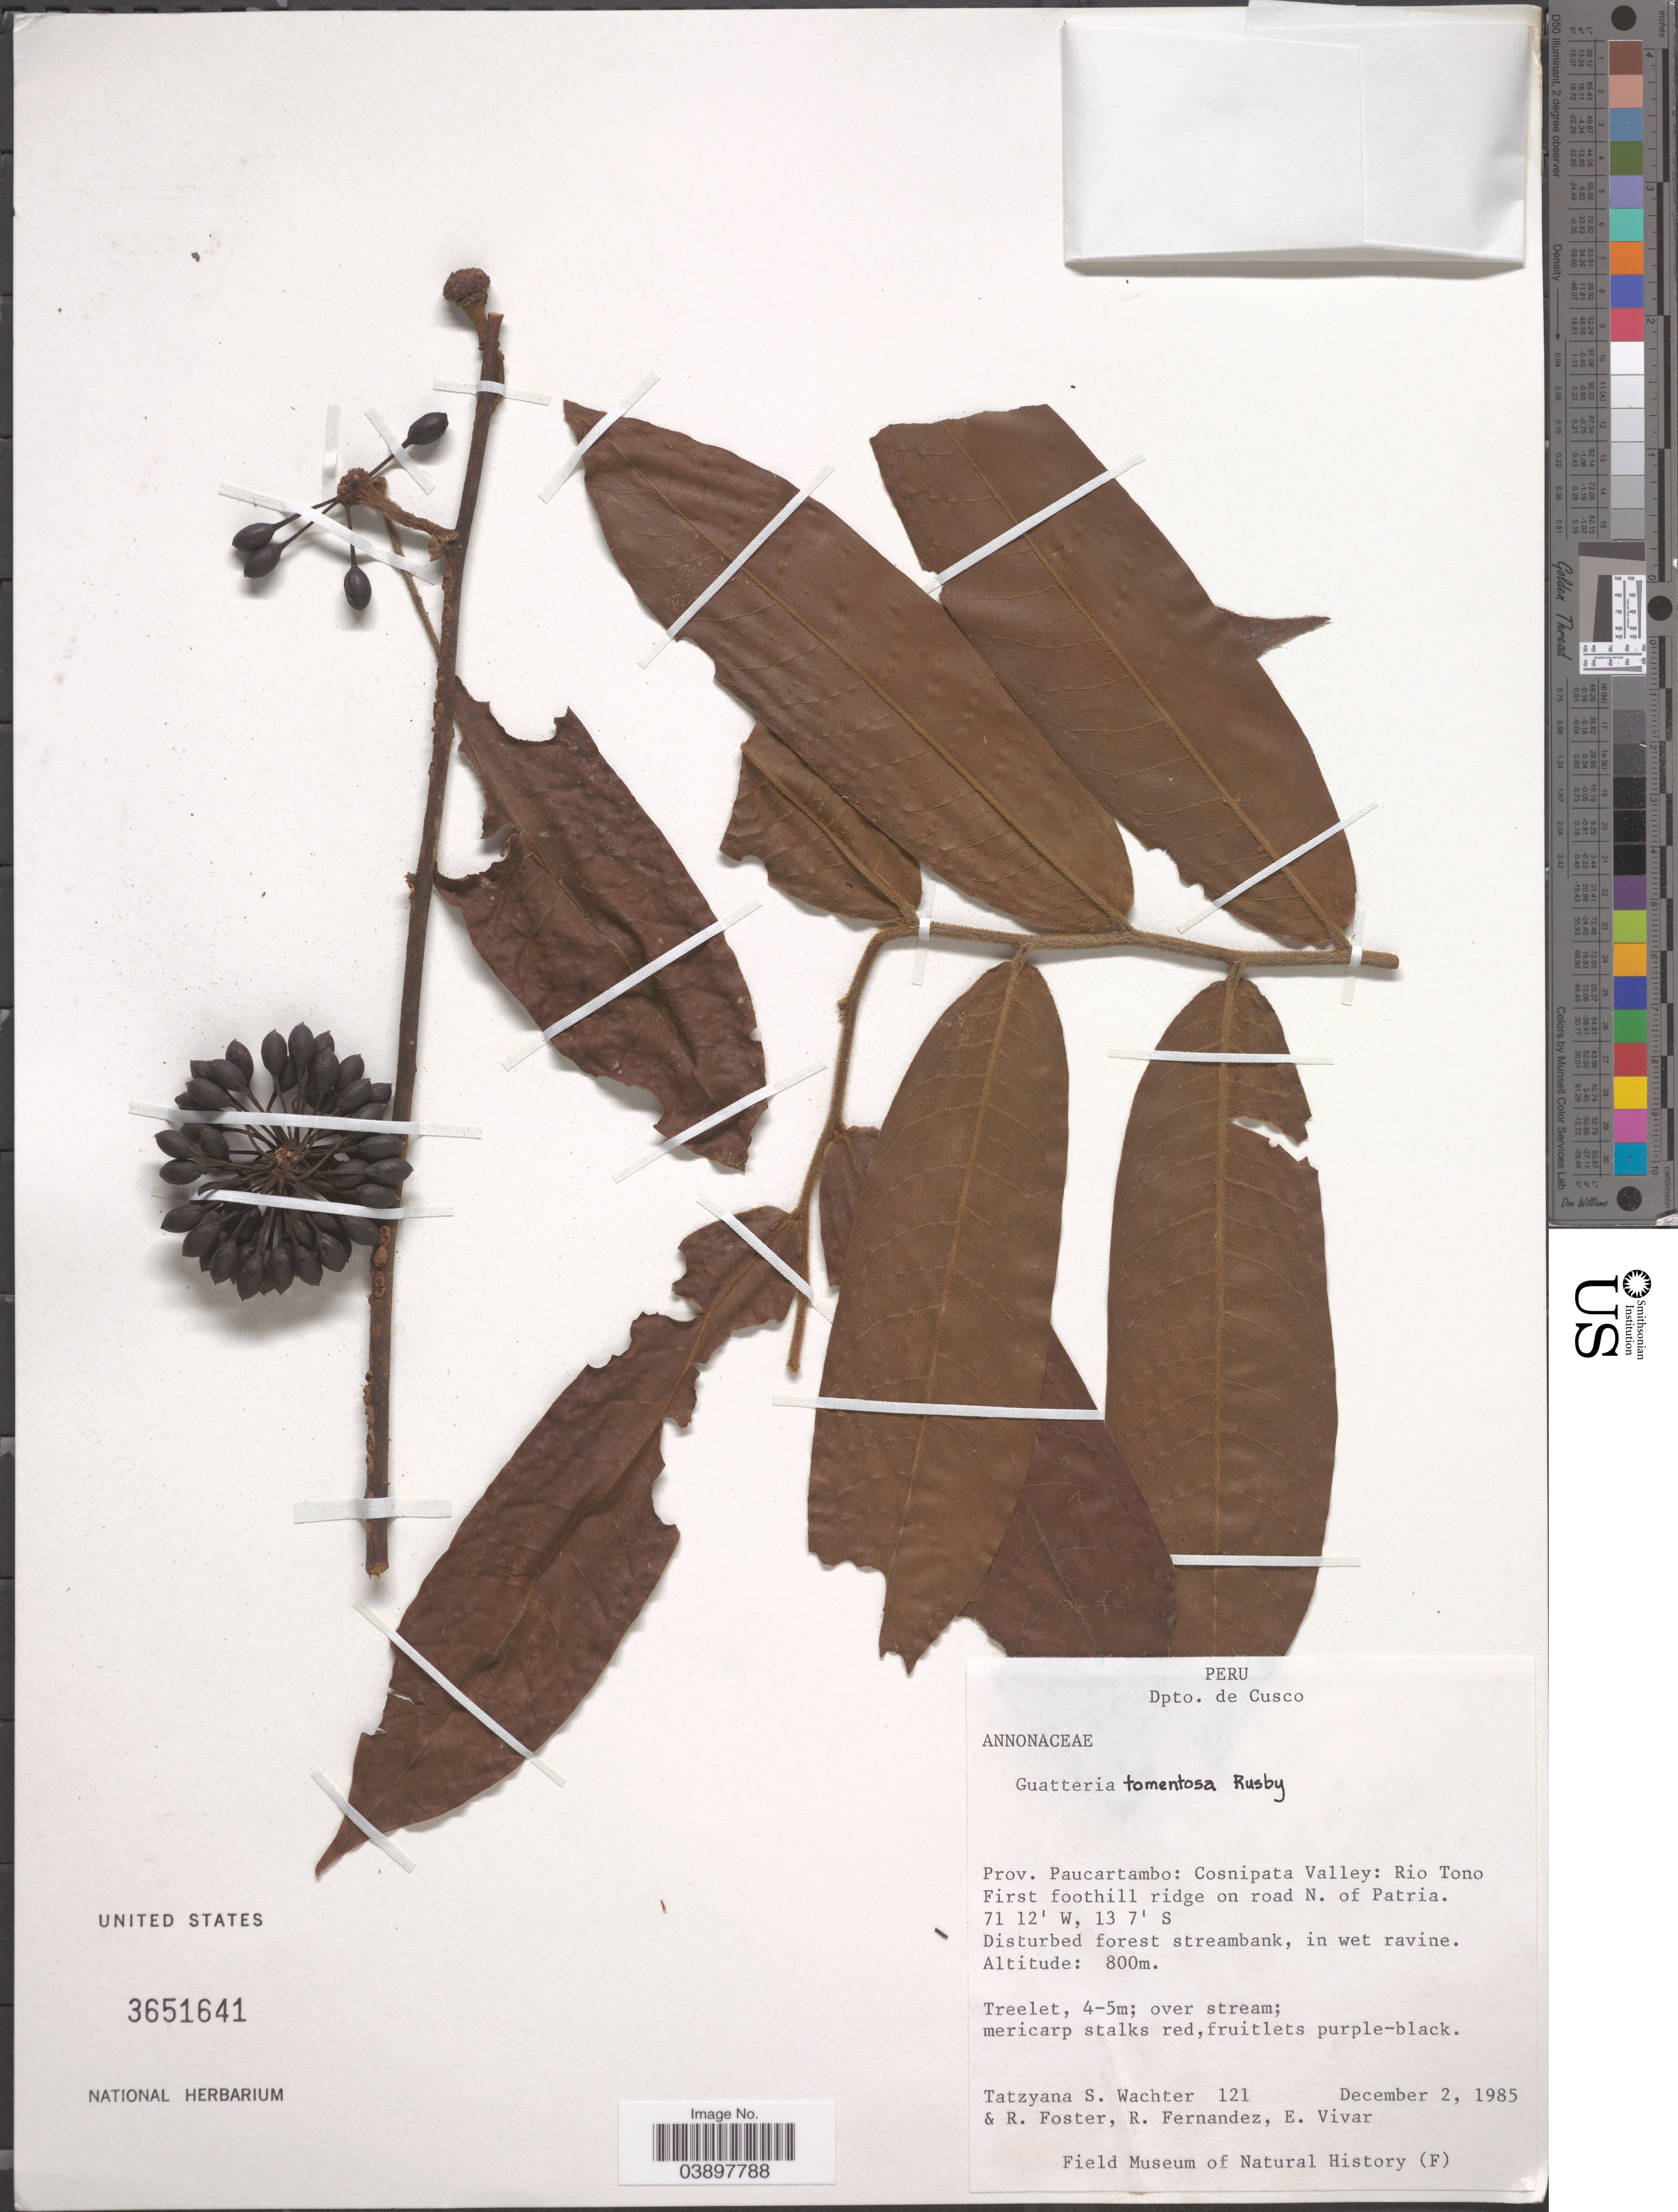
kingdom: Plantae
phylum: Tracheophyta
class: Magnoliopsida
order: Magnoliales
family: Annonaceae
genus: Guatteria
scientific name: Guatteria tomentosa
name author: Rusby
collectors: T. Wachter, R. Foster, R. Fernandez & E. Vivar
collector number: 121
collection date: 1985-12-02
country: Peru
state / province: Cusco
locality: Dpto. de Cusco. Prov. Paucartambo: Cosnipata Valley: Río Tono First foothill ridge on road N. of Patria.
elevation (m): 800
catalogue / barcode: US 3651641